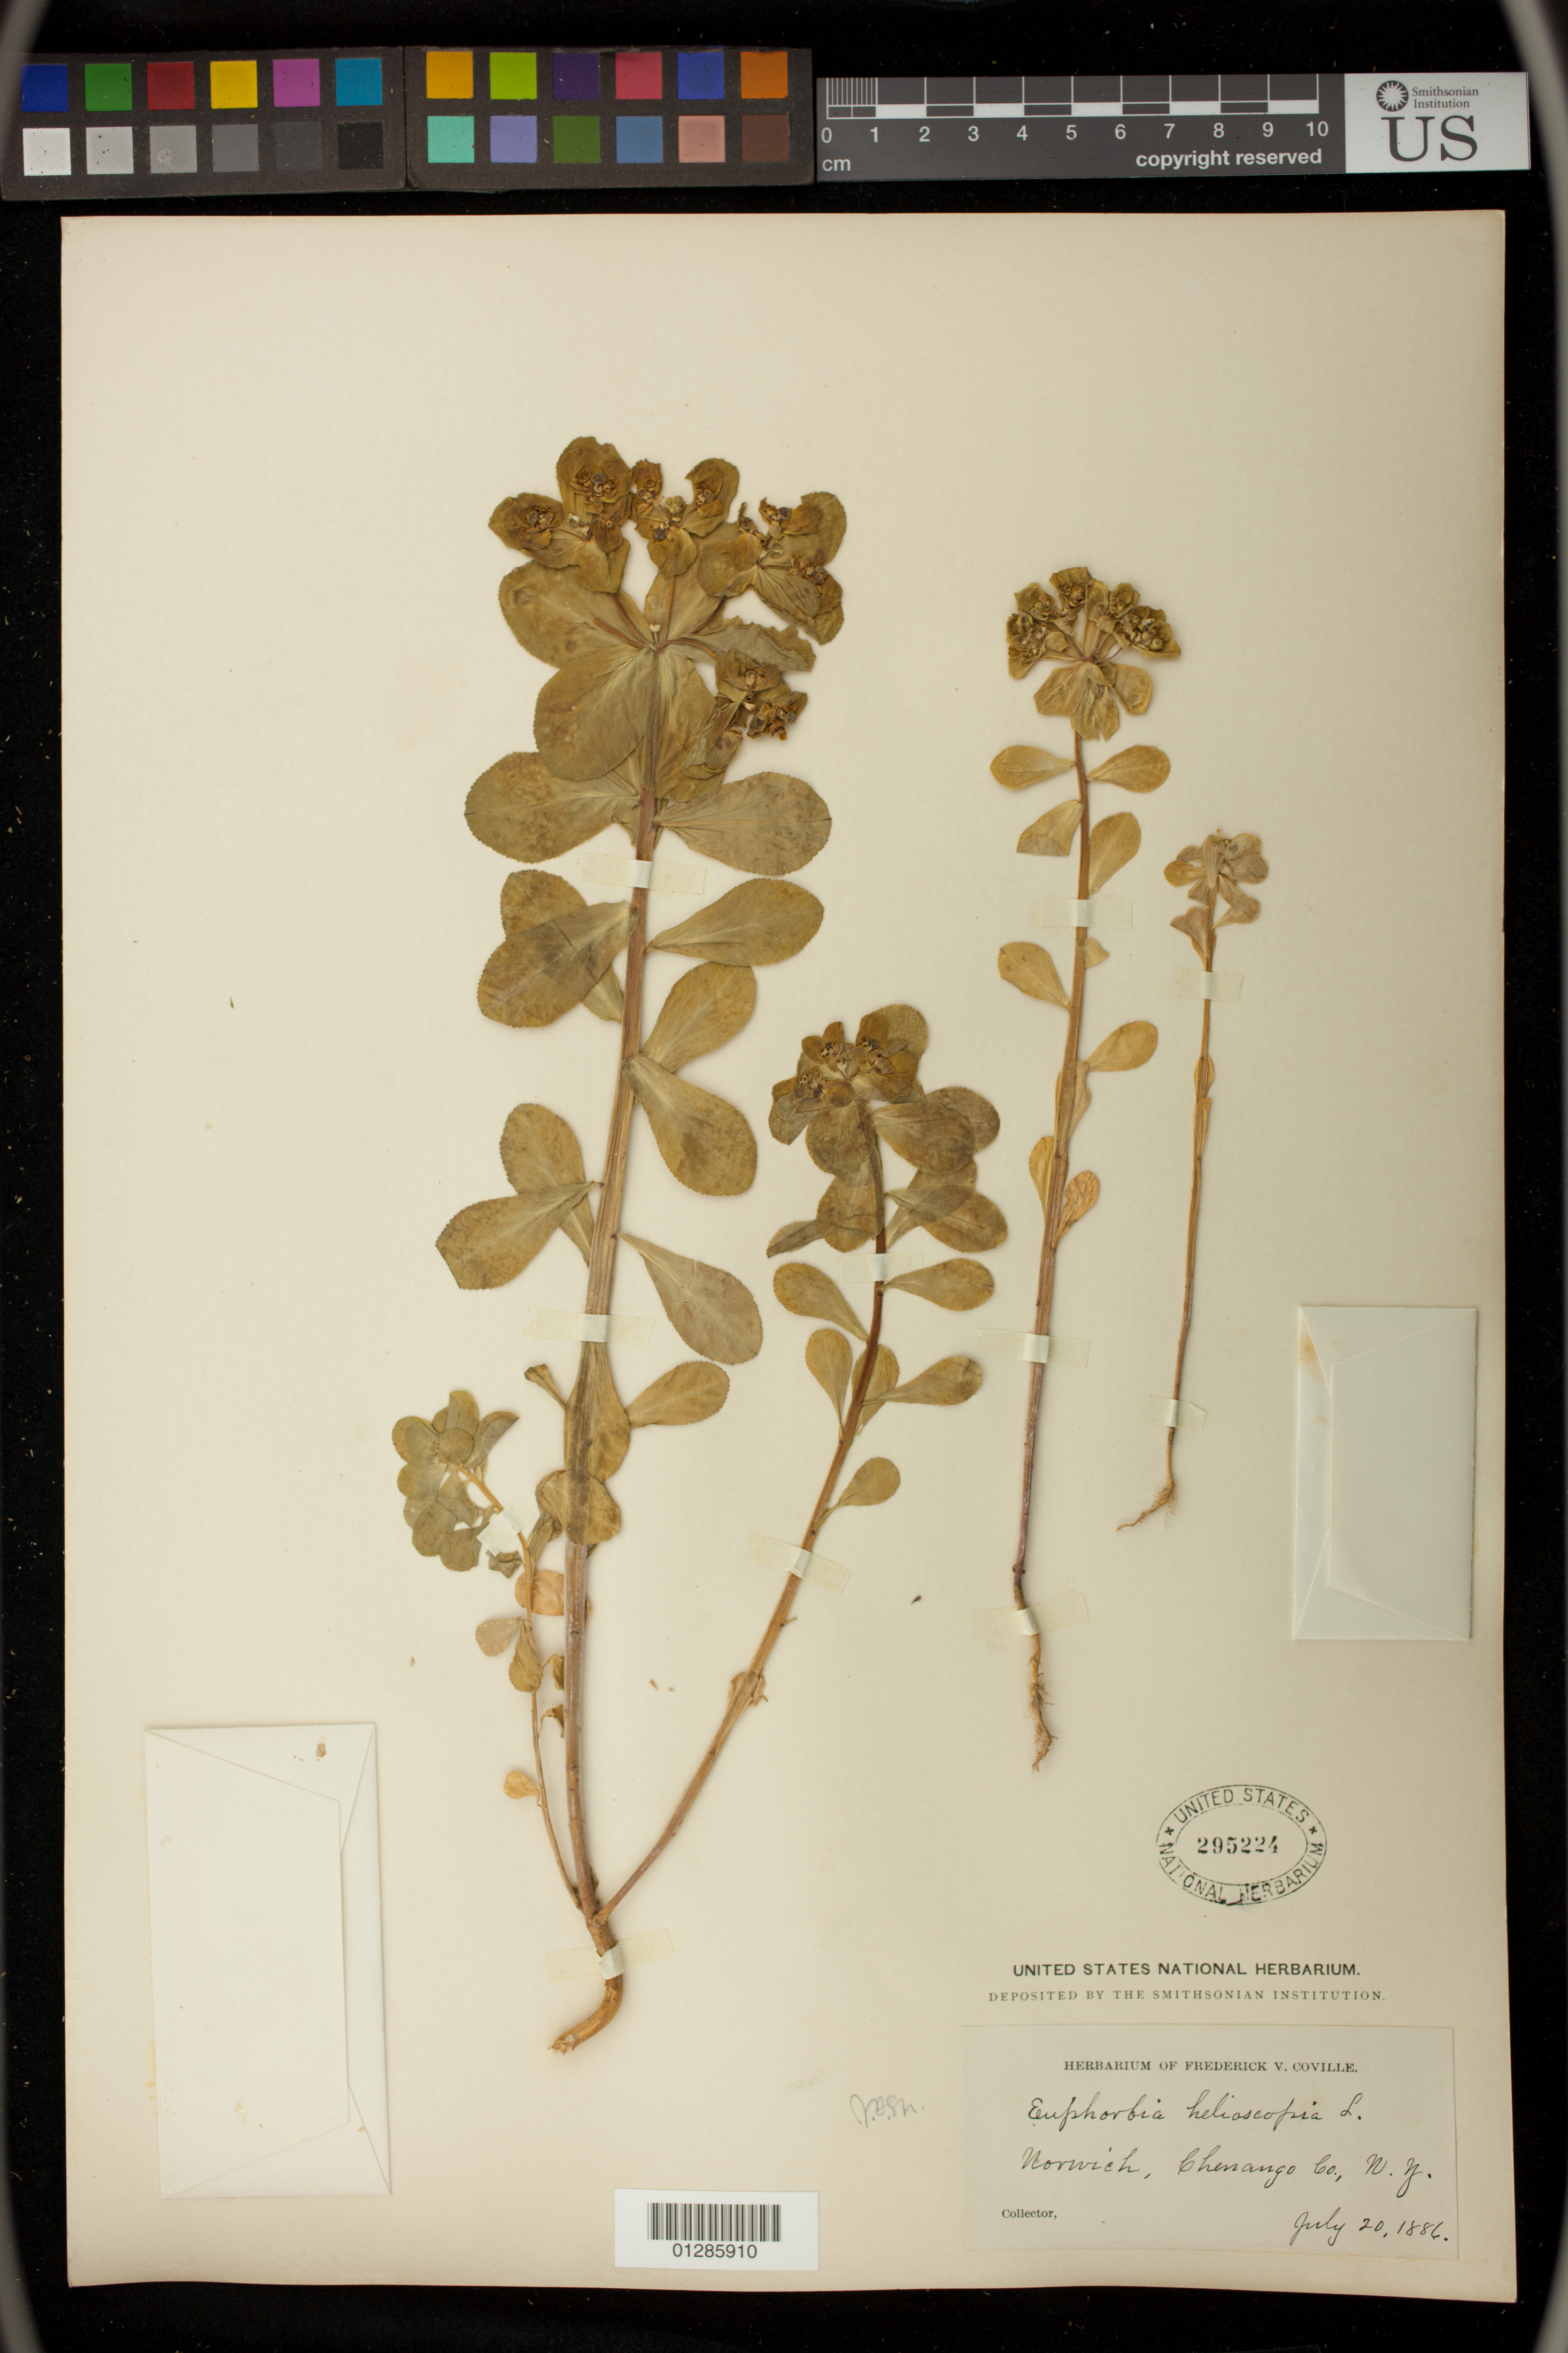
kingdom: Plantae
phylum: Tracheophyta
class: Magnoliopsida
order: Malpighiales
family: Euphorbiaceae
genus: Euphorbia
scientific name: Euphorbia helioscopia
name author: L.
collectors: F. V. Coville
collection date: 1886-07-20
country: United States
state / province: New York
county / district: Chenango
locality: Norwich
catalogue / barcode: US 295224